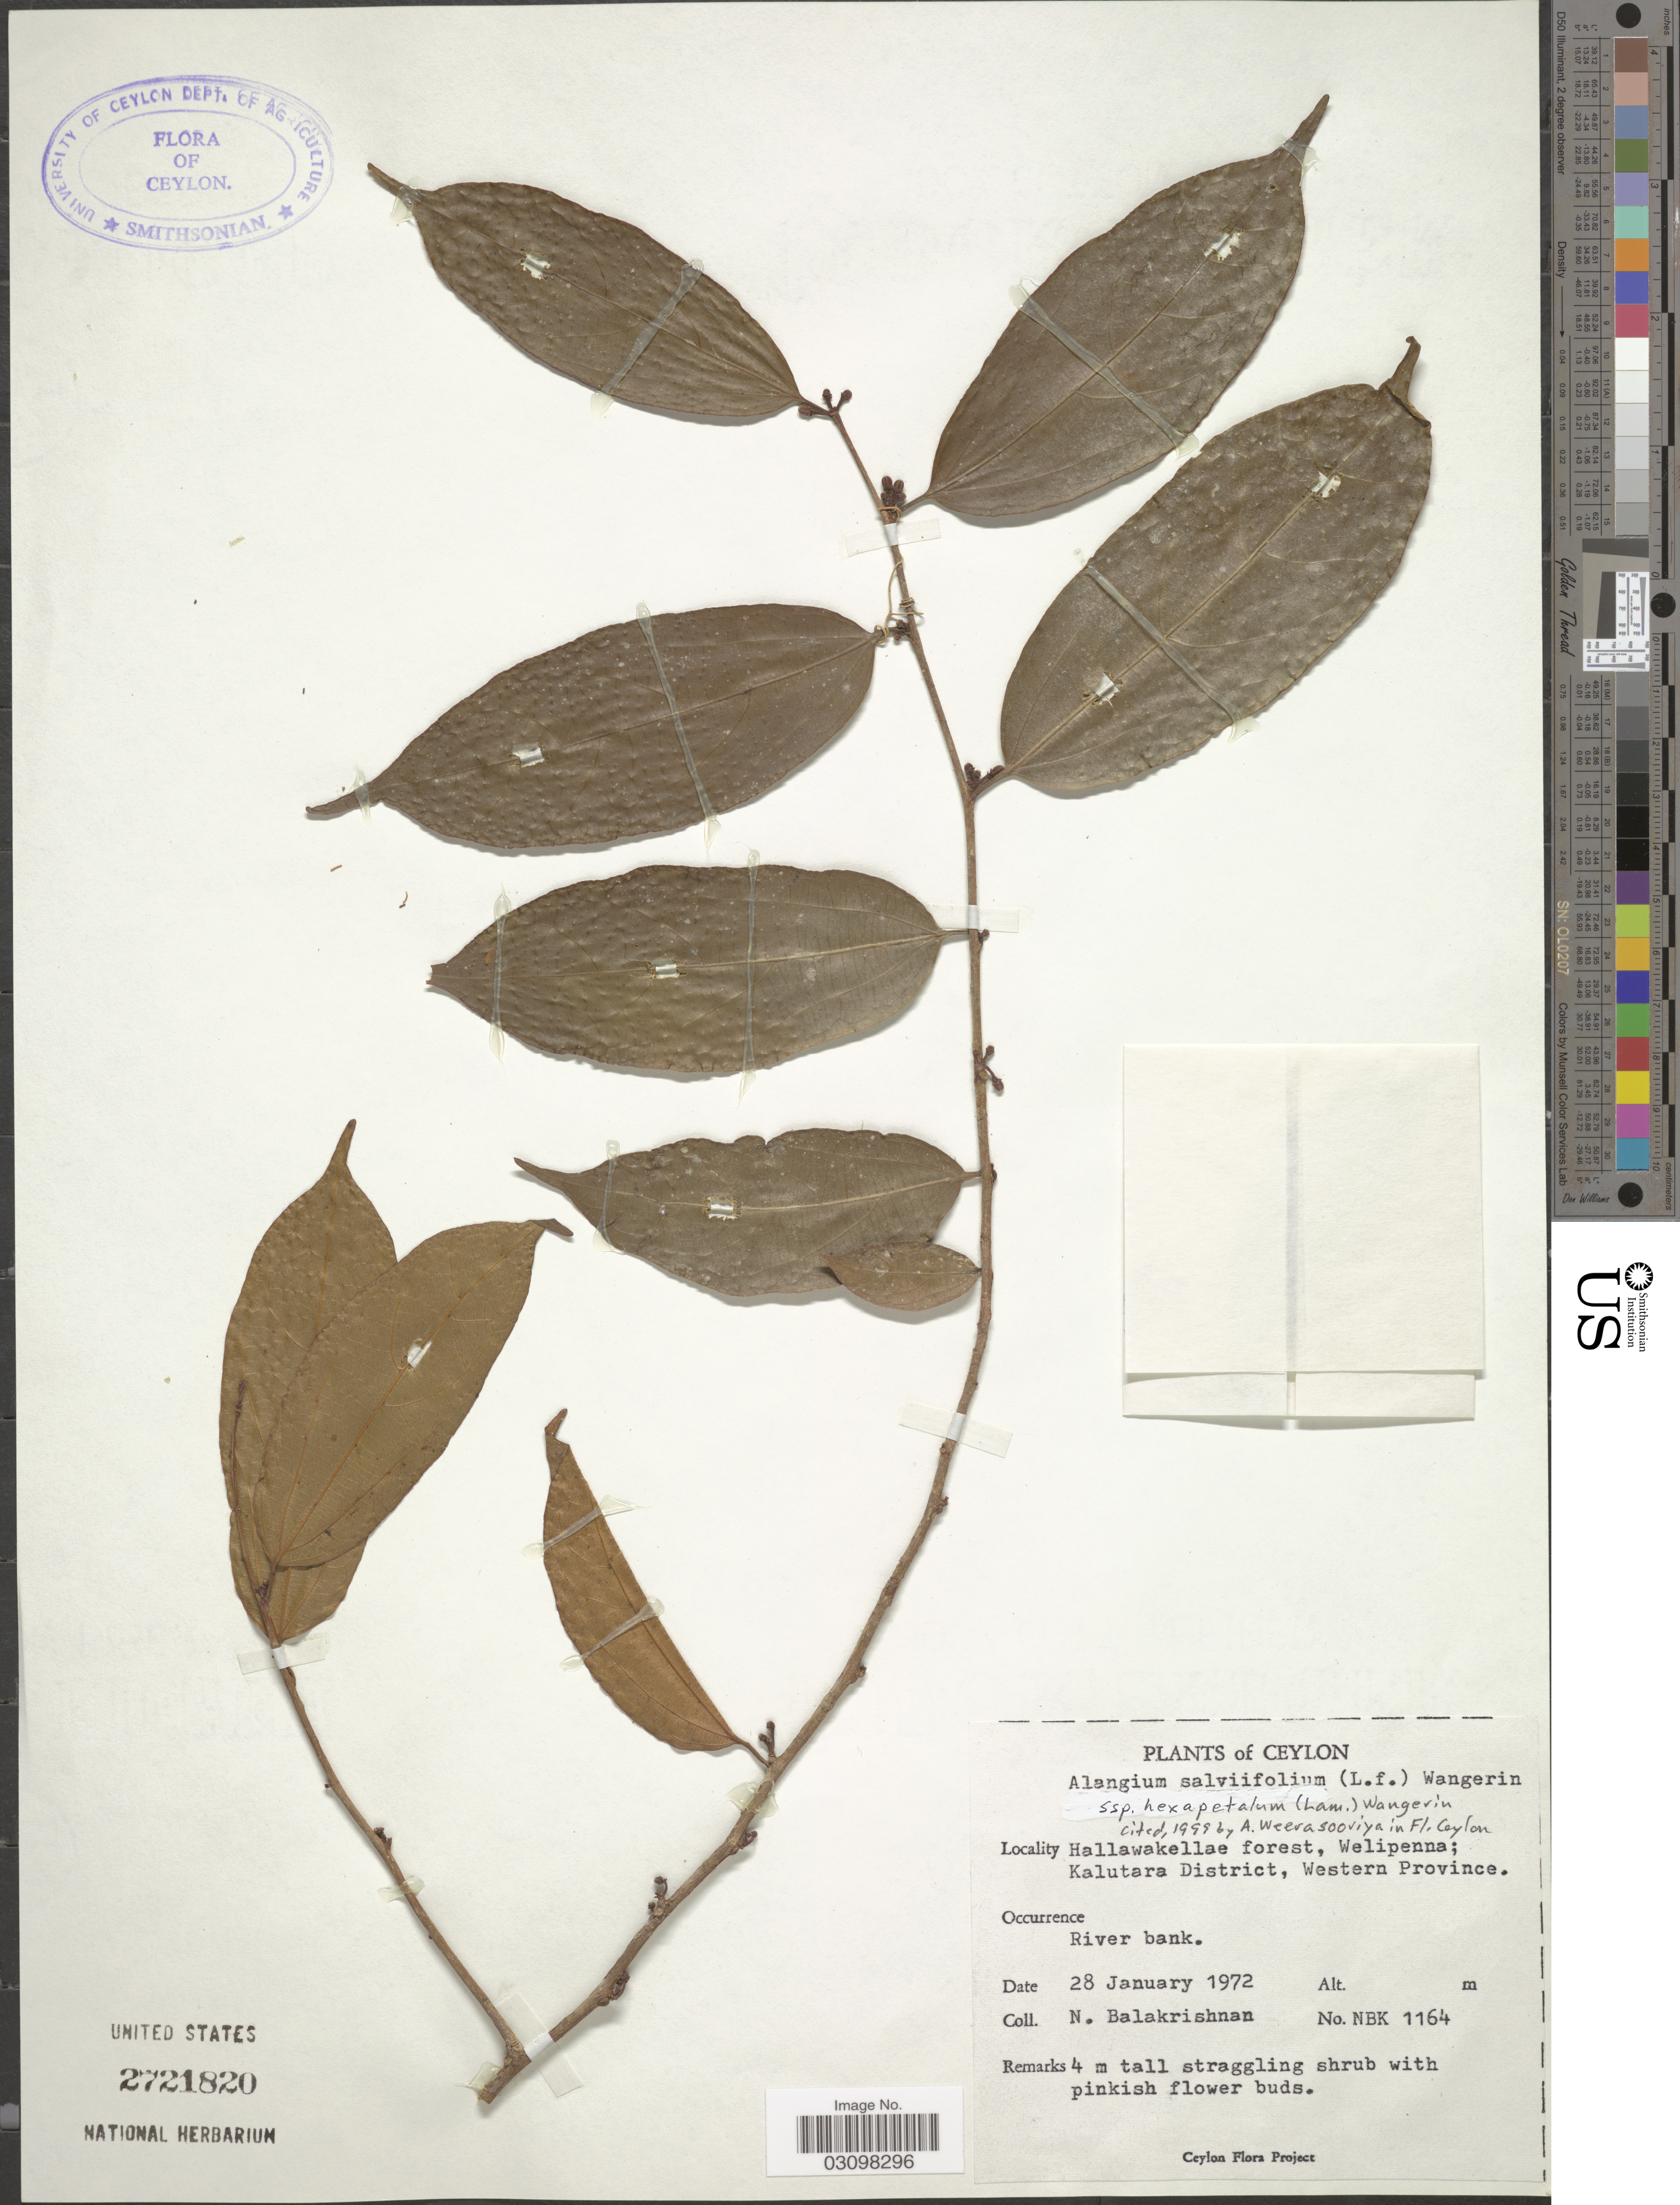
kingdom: Plantae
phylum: Tracheophyta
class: Magnoliopsida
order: Cornales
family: Cornaceae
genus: Alangium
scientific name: Alangium salviifolium subsp. hexapetalum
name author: Wangerin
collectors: N. Balakrishnan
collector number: NBK 1164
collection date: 1972-01-28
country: Sri Lanka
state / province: Western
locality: Ceylon. Hallawakellae forest, Welipenna; Kalutara District.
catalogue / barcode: US 2721820